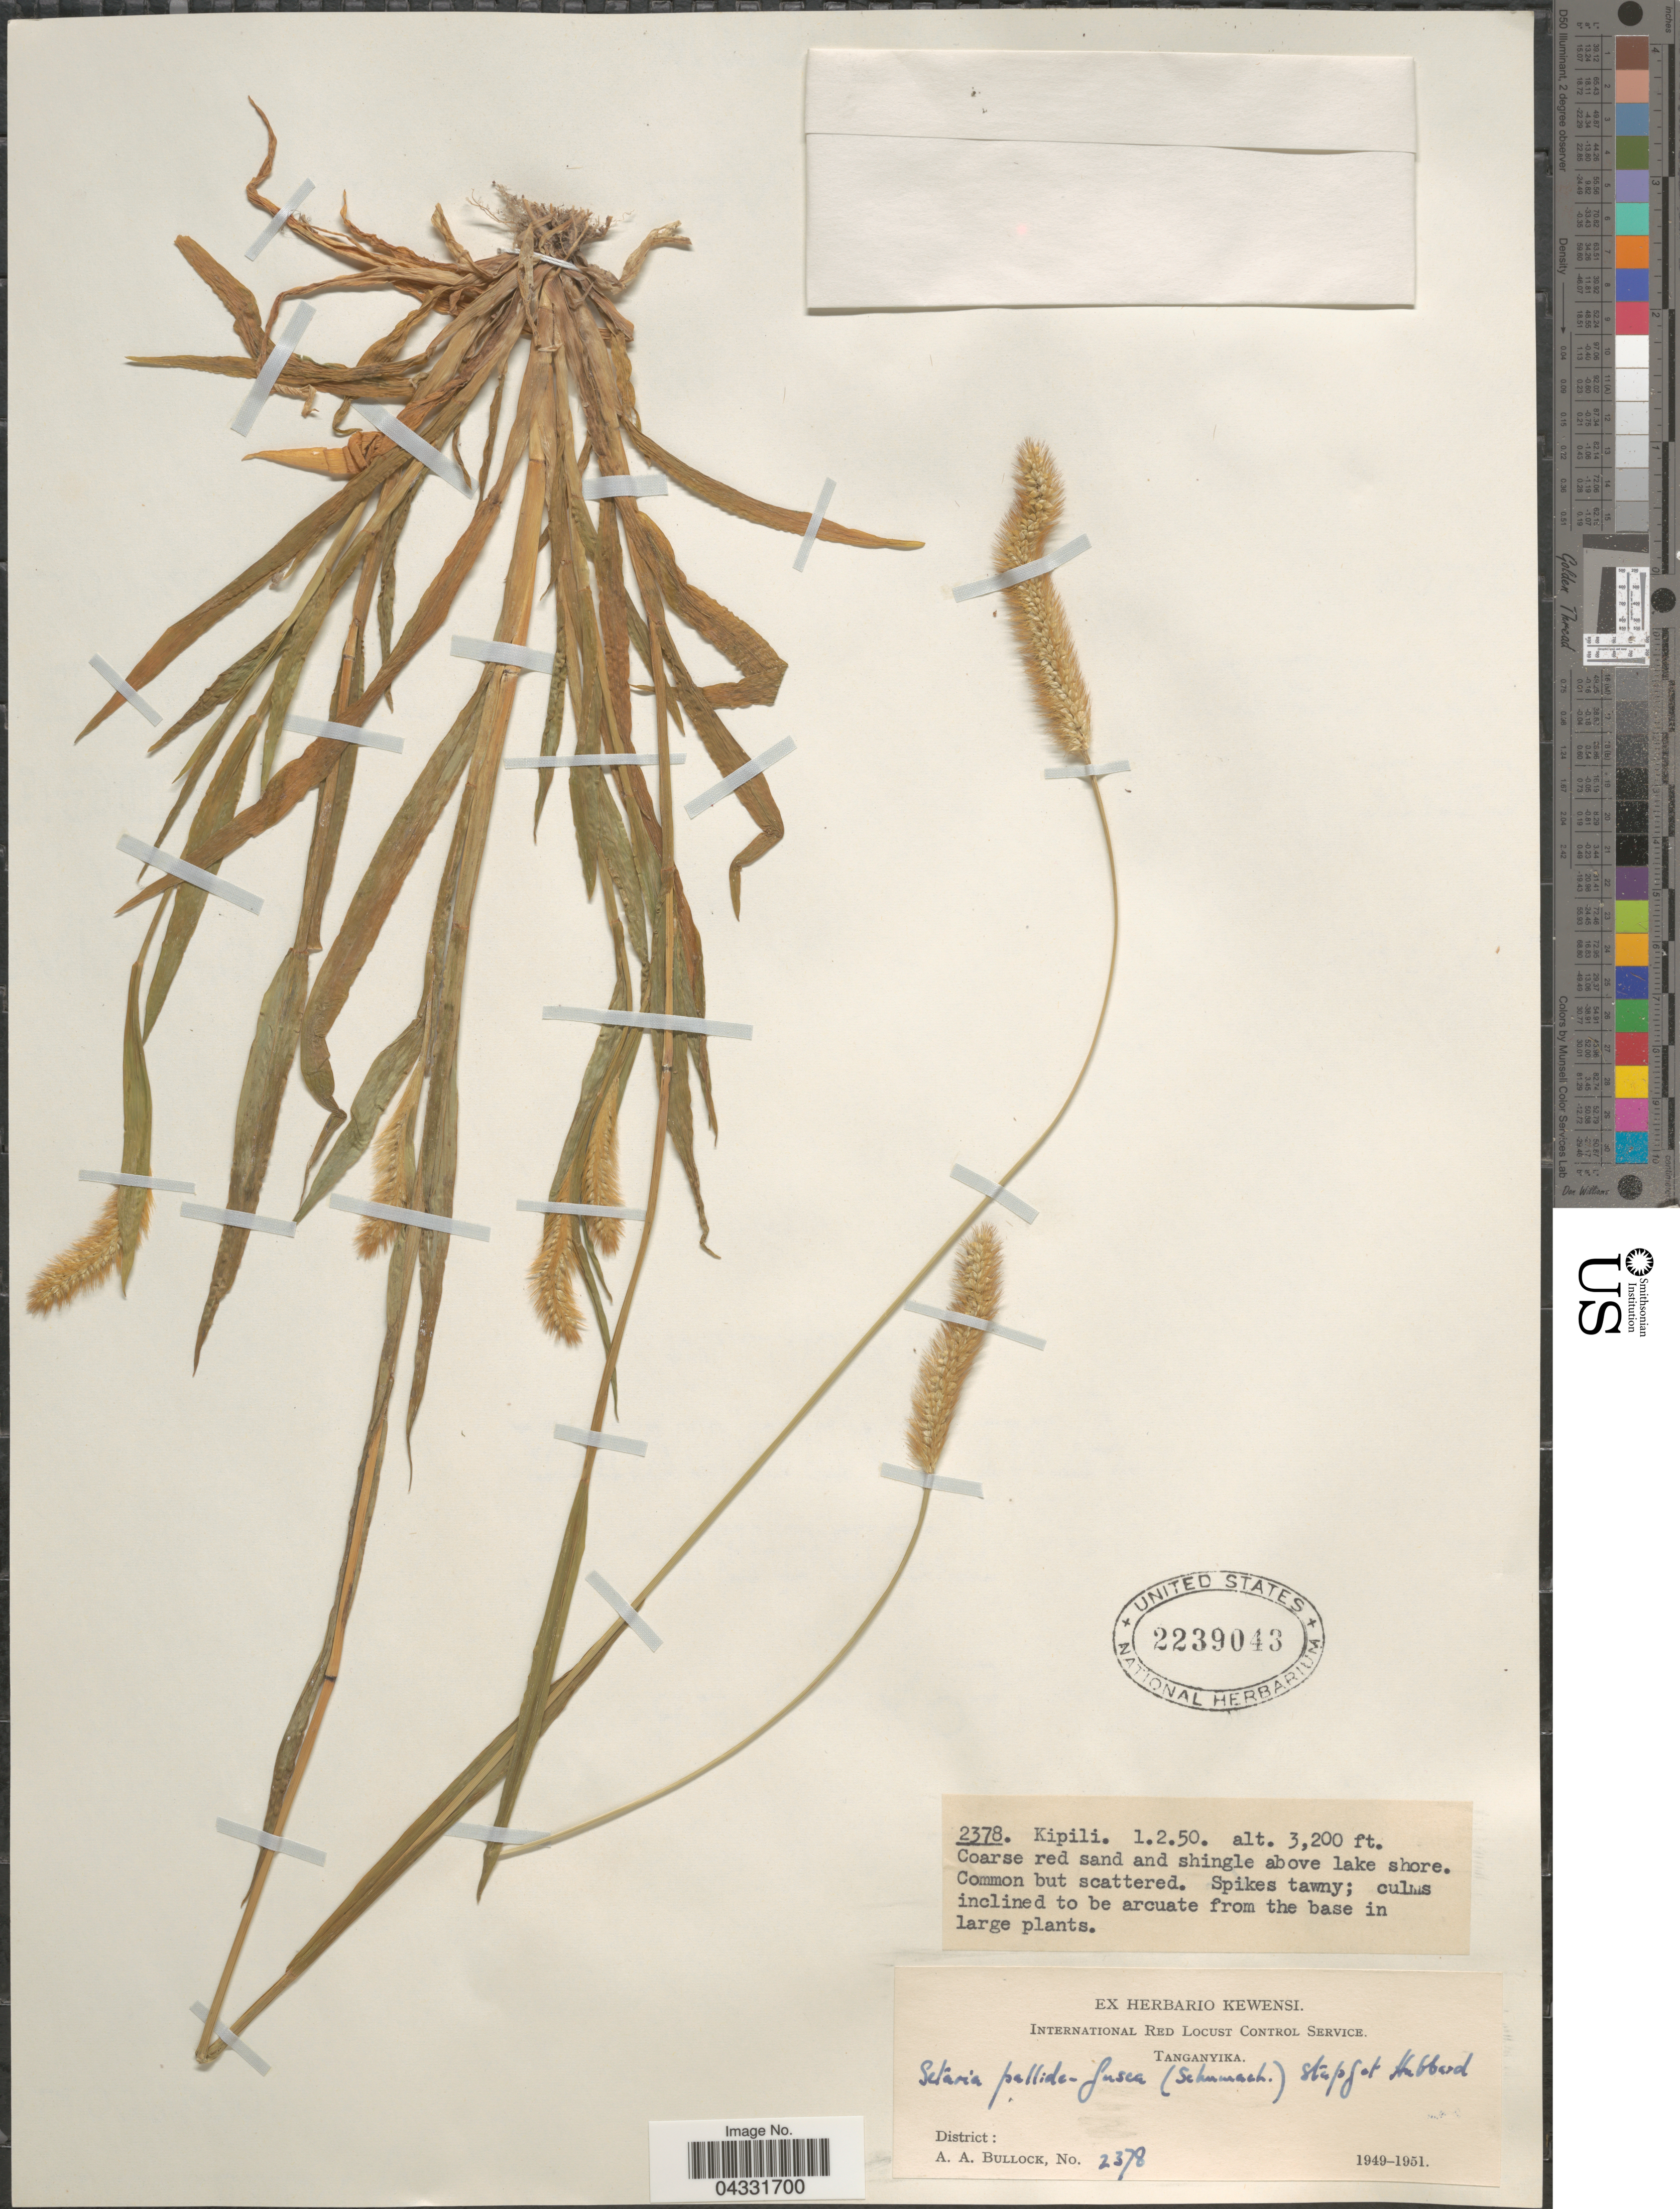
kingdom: Plantae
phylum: Tracheophyta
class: Liliopsida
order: Poales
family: Poaceae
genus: Setaria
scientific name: Setaria pallide-fusca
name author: (Schumach.) Stapf & C.E. Hubb.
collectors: A. Bullock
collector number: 2378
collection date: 1950-02-01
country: Tanzania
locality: Kipili. Coarse red sand and shingle above lake shore. Tanganyika.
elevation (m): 975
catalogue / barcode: US 2239043